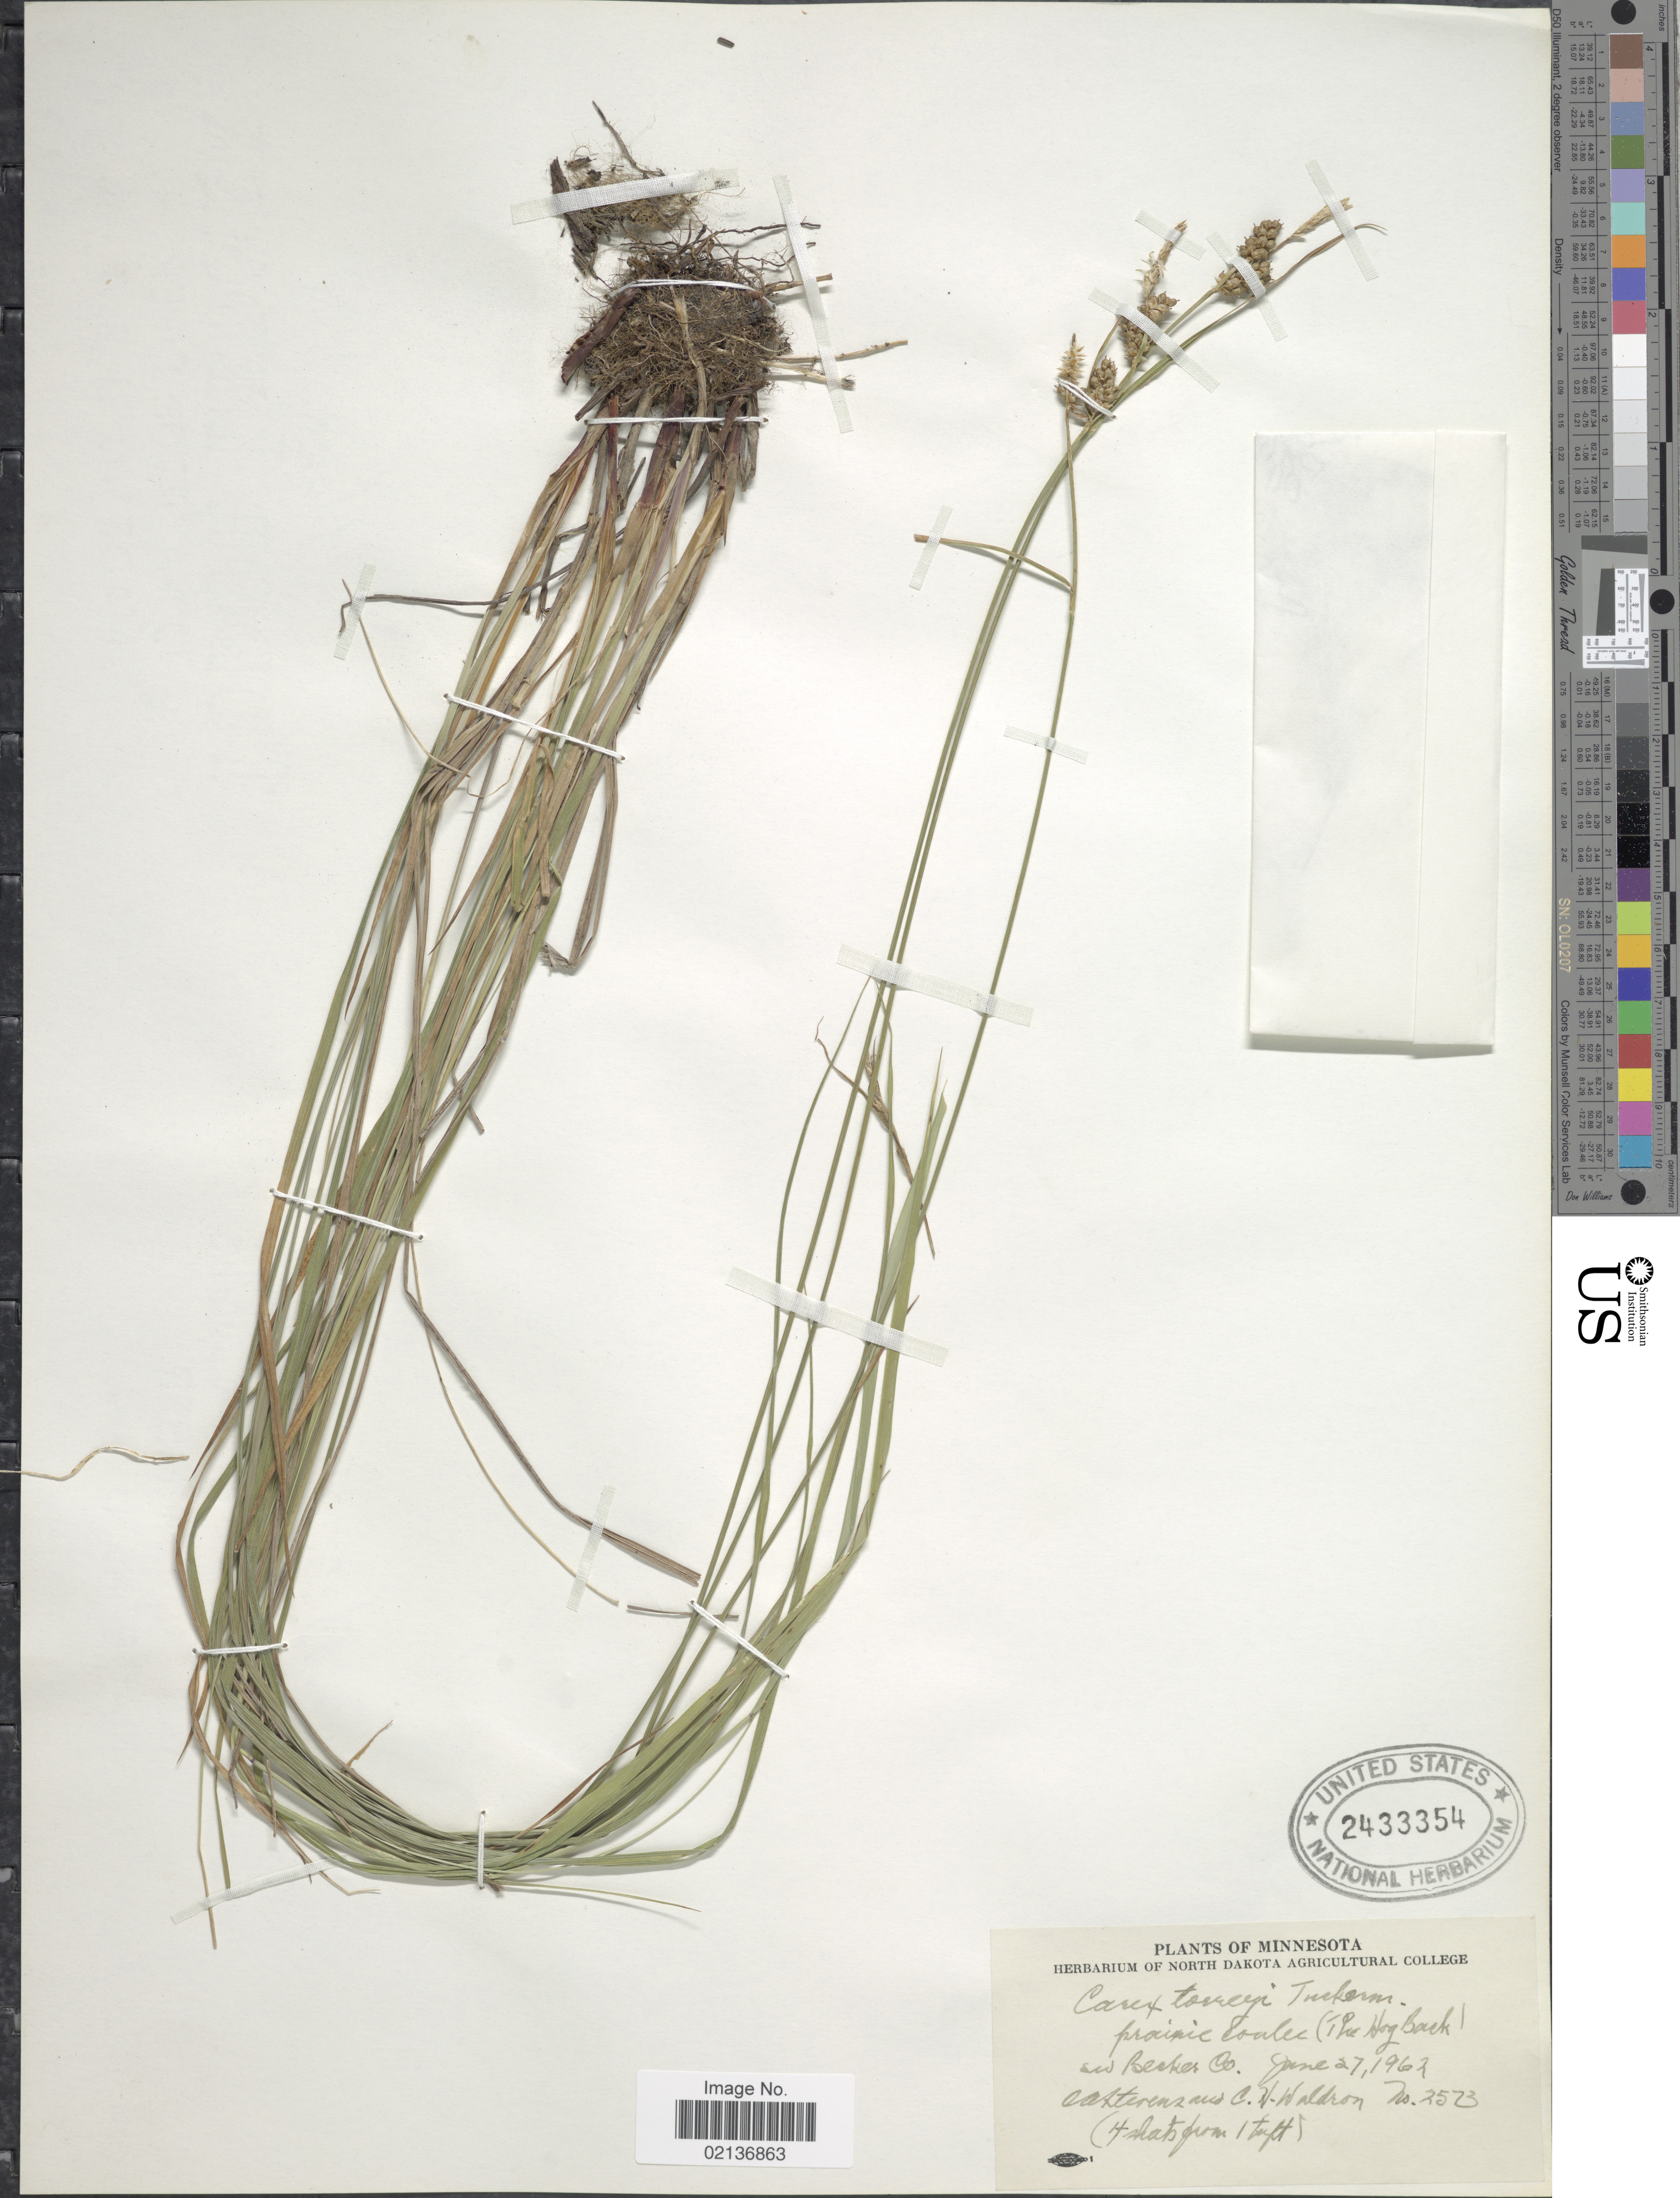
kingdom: Plantae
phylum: Tracheophyta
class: Liliopsida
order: Poales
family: Cyperaceae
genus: Carex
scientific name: Carex torreyi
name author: Tuck.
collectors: O. A. Stevens & C. Waldron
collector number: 2573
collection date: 1962-06-27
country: United States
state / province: Minnesota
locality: Prairie Coulee (The Hog Back) and Becker Co.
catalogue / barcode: US 2433354